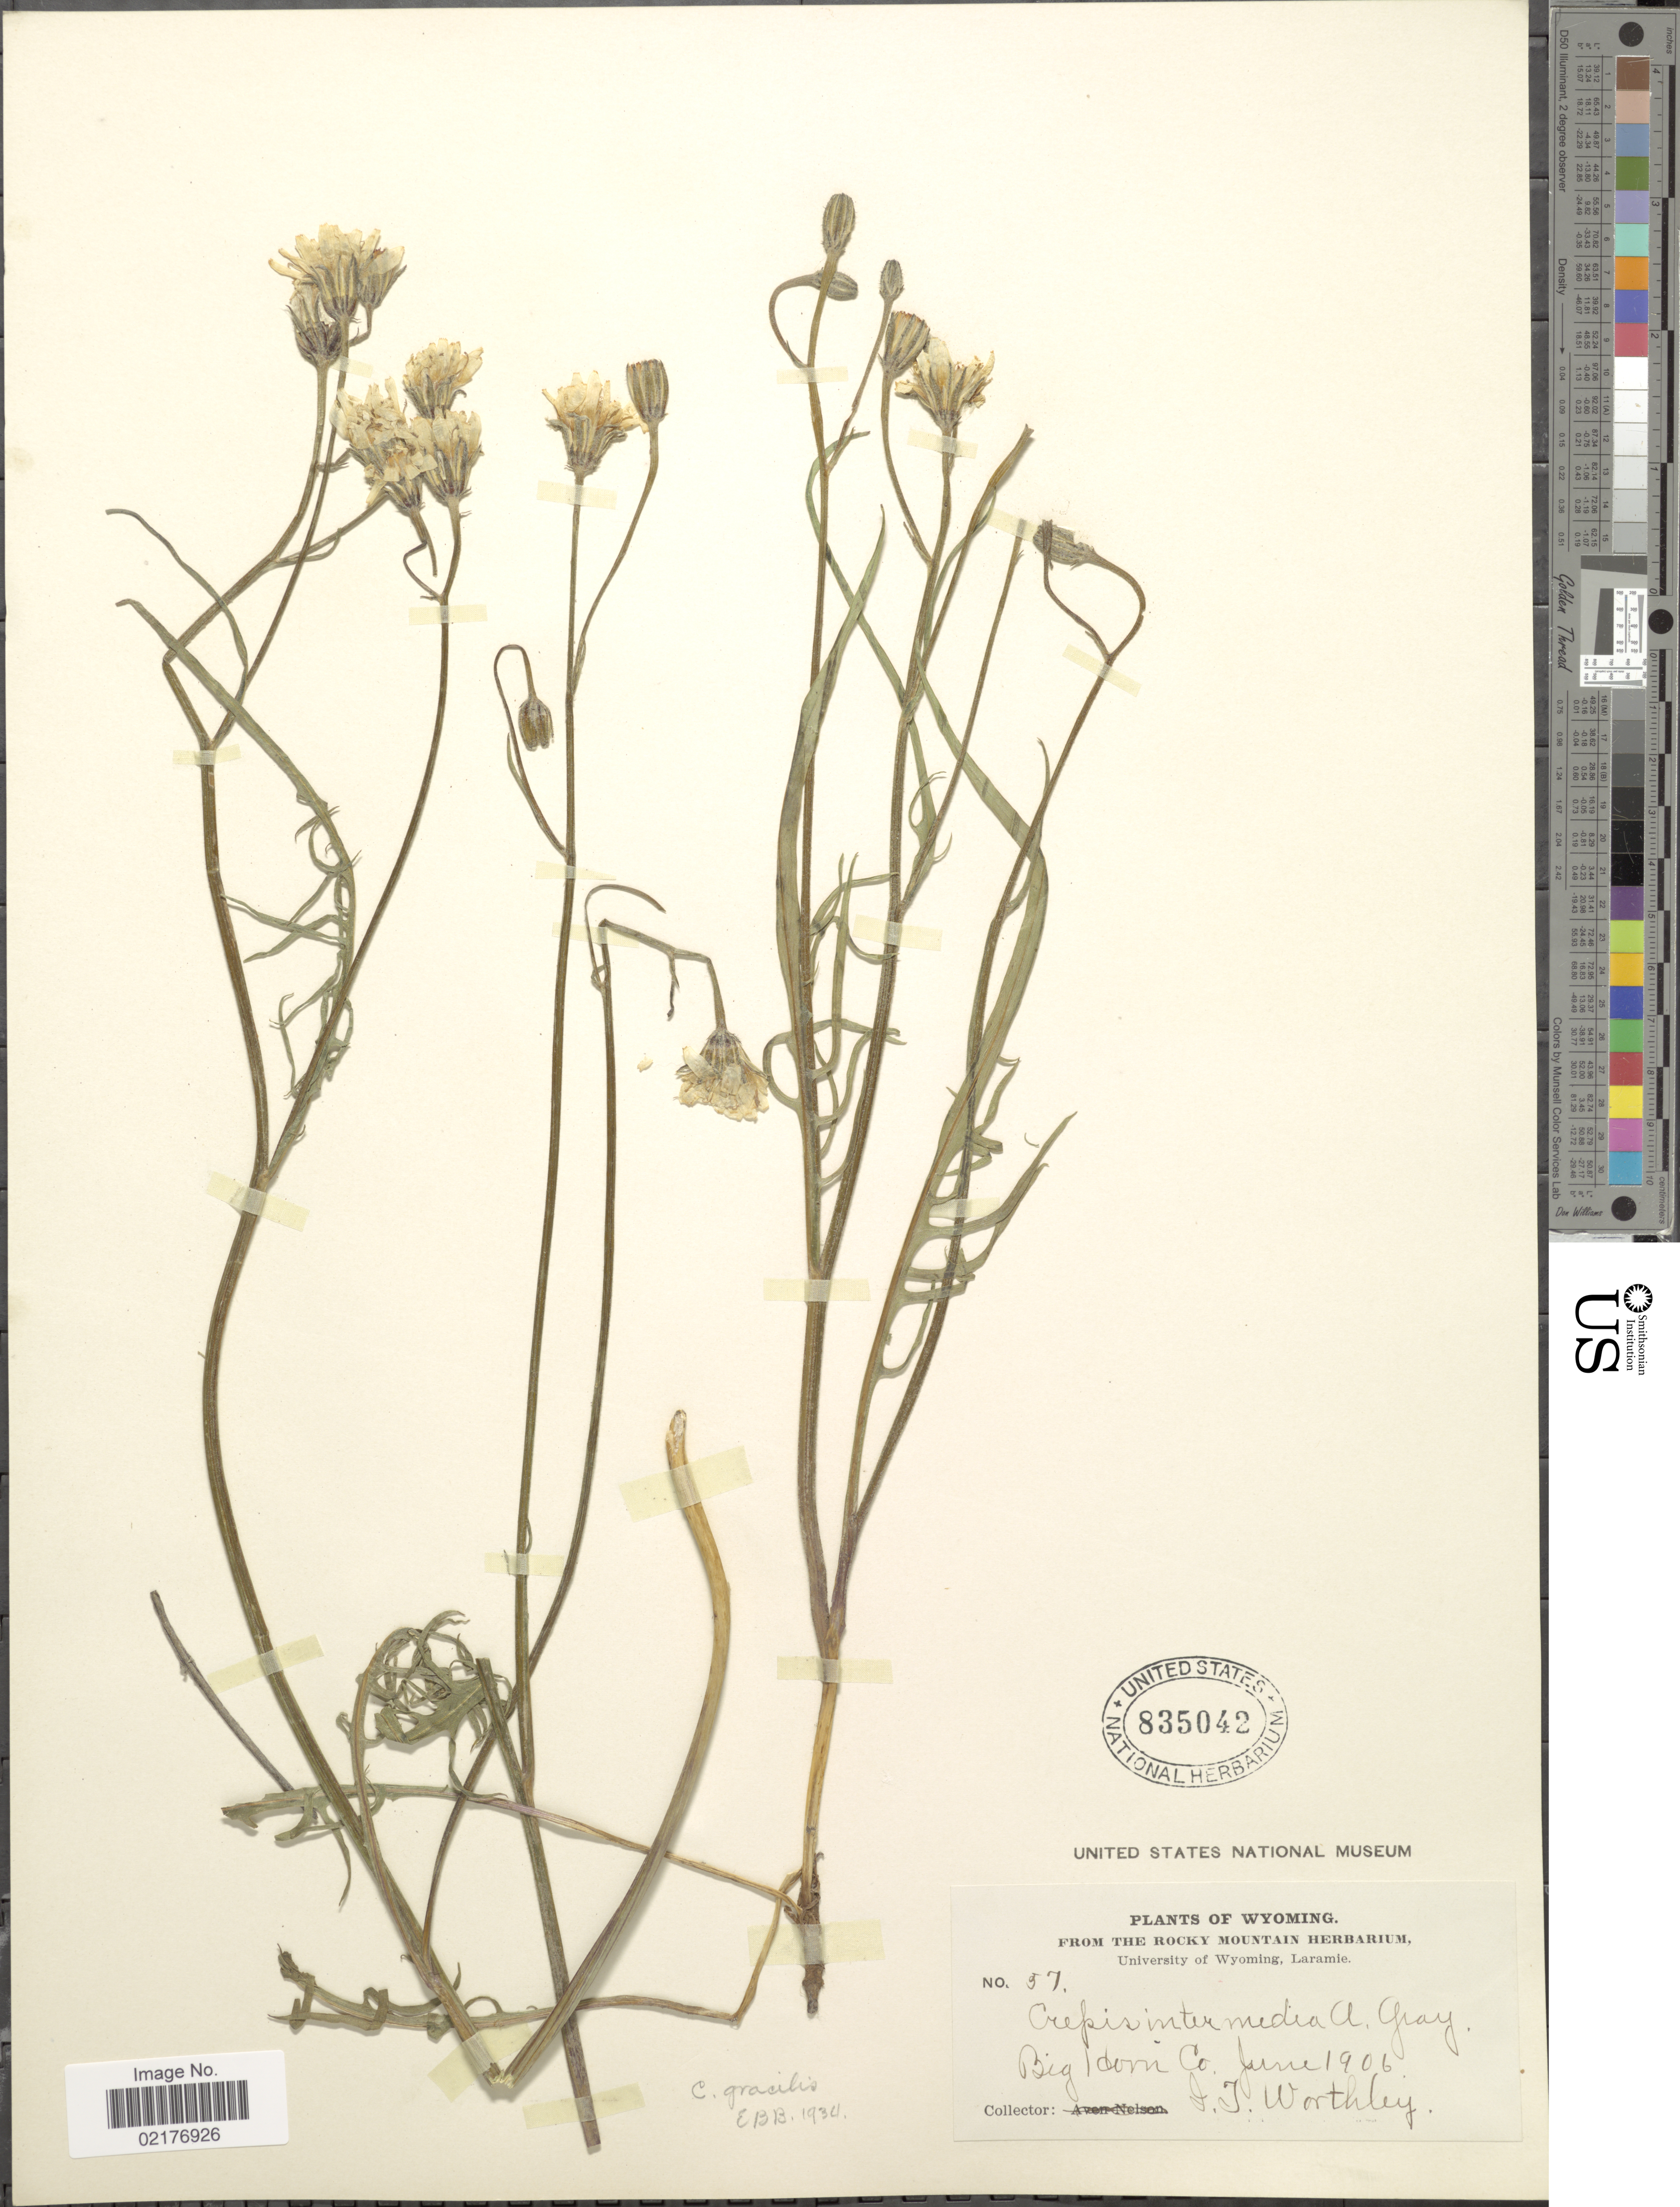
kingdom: Plantae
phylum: Tracheophyta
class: Magnoliopsida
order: Asterales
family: Asteraceae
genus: Crepis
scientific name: Crepis atribarba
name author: A. Heller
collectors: E. Worthley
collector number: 57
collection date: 1906-06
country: United States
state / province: Wyoming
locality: Big Horn Co.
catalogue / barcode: US 835042